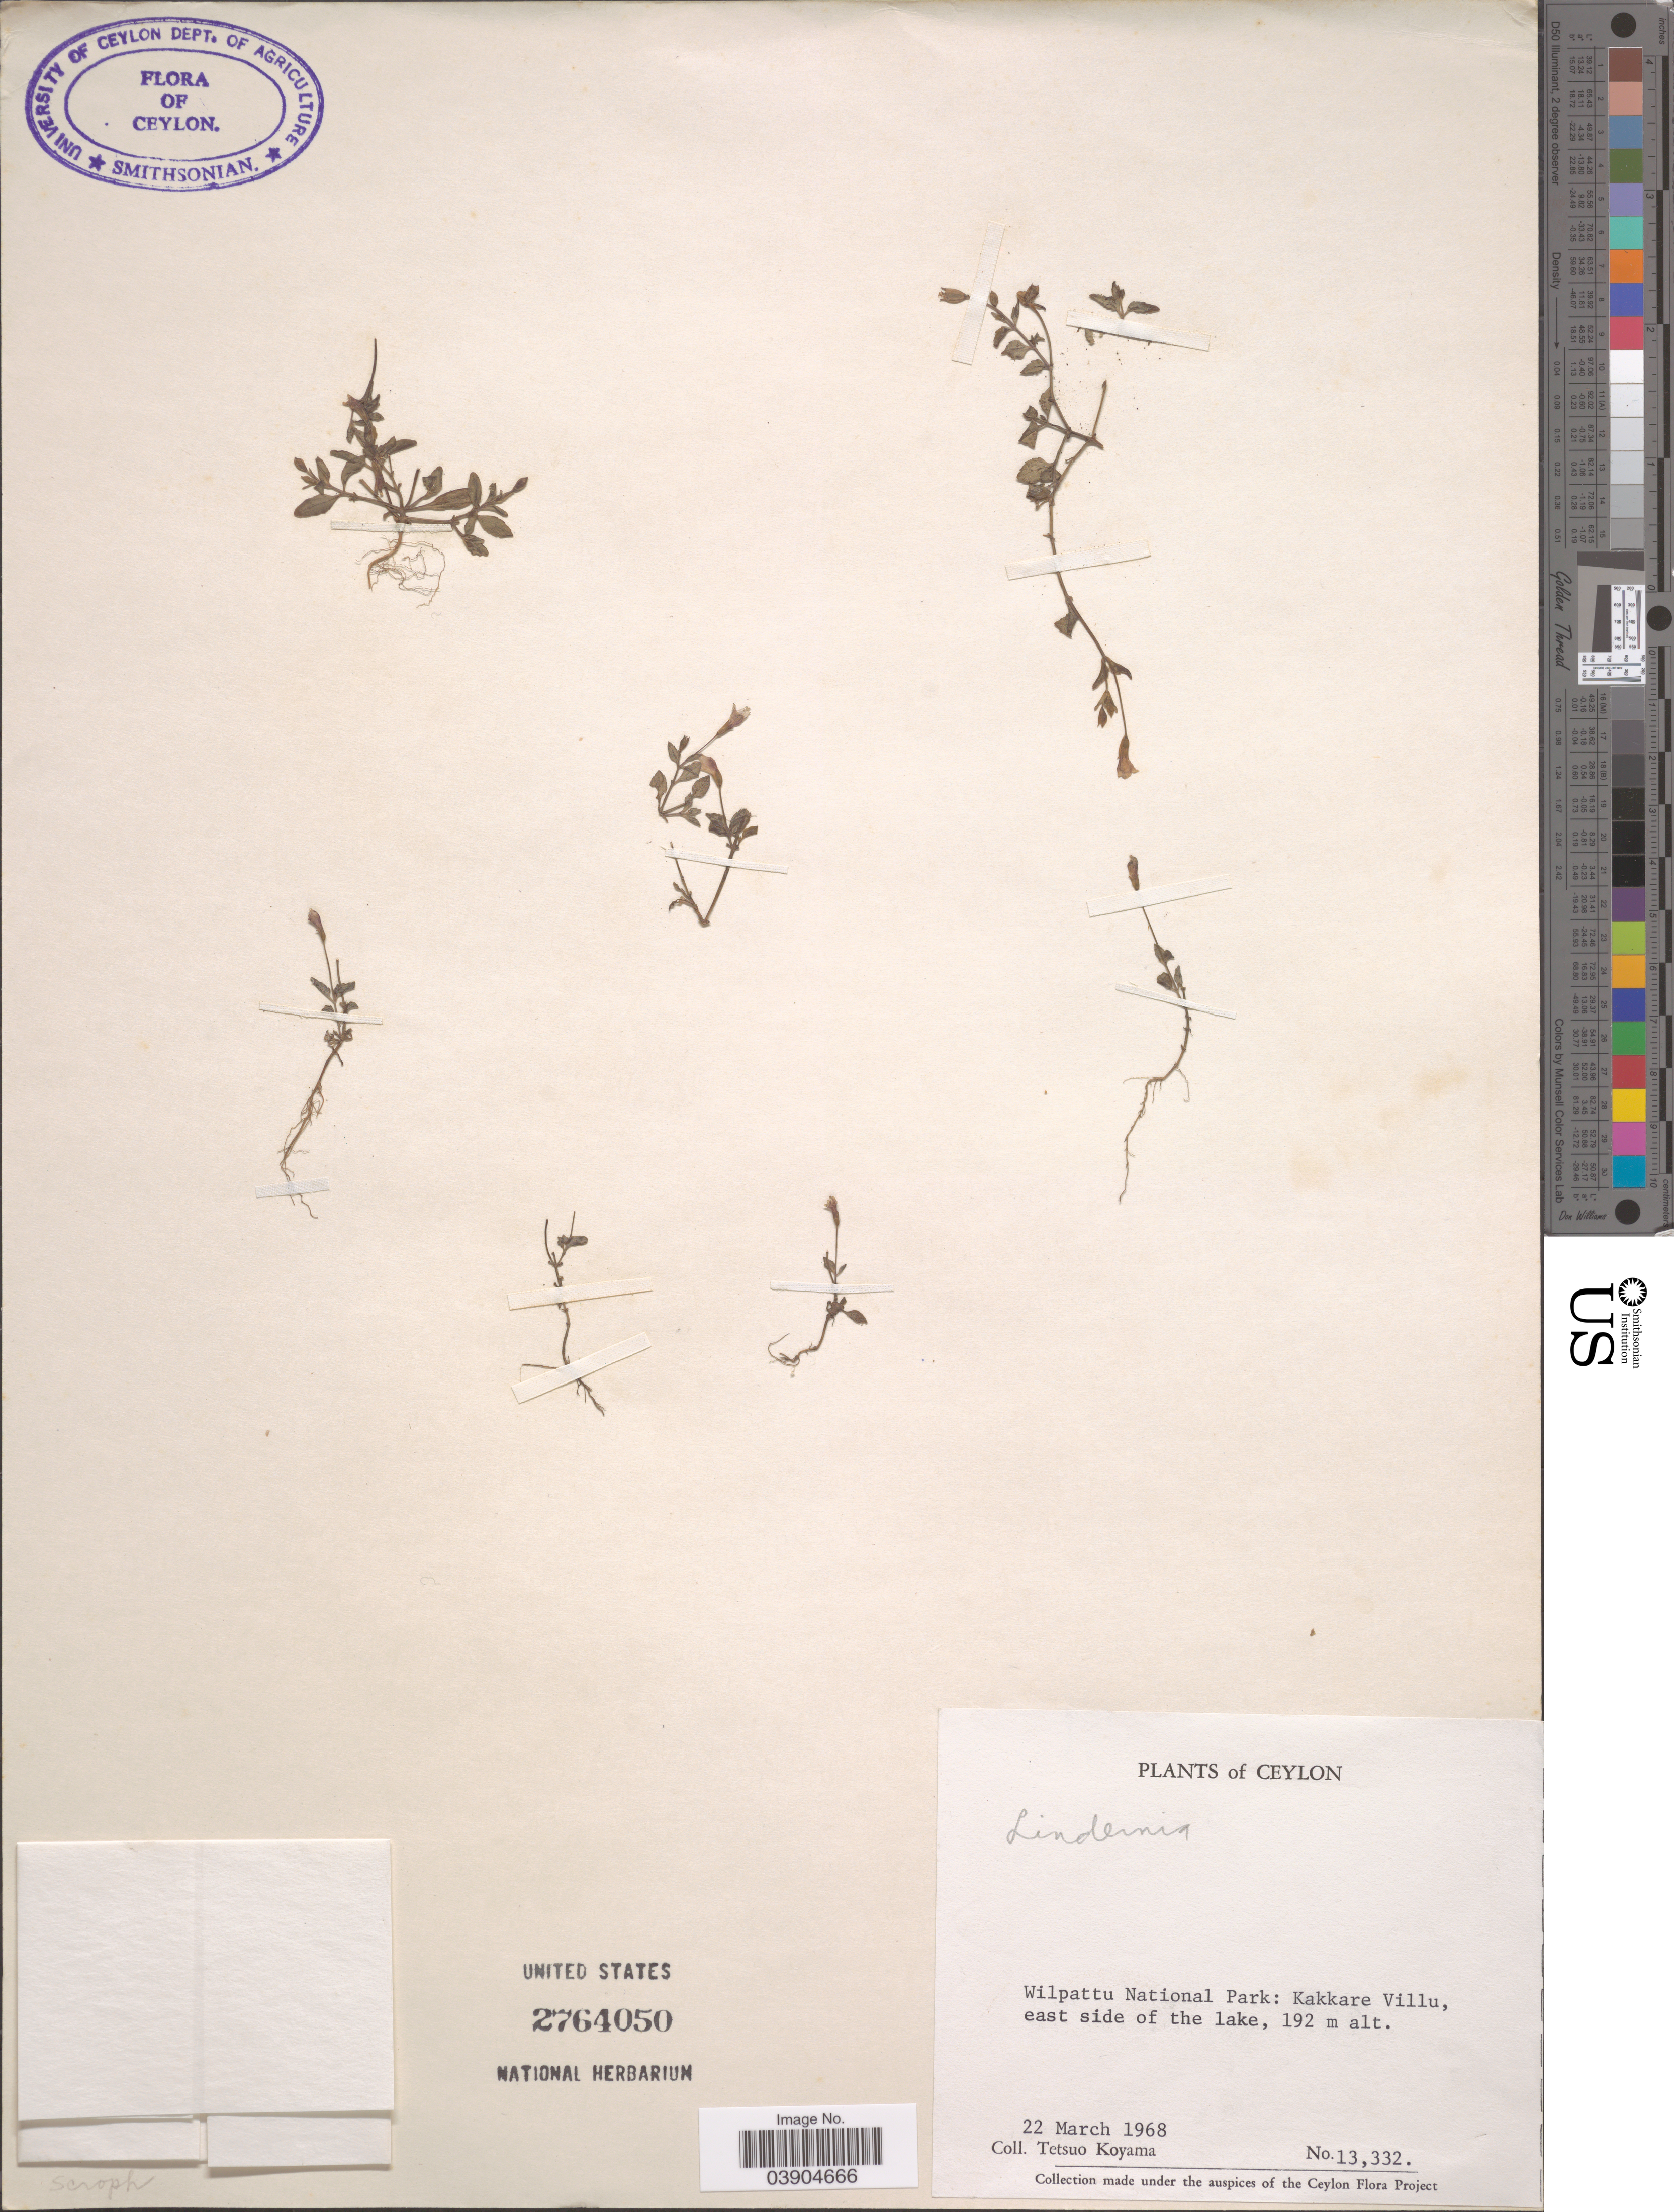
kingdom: Plantae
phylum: Tracheophyta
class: Magnoliopsida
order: Lamiales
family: Linderniaceae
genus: Lindernia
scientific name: Lindernia sp.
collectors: T. Koyama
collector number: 13332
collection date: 1968-03-22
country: Sri Lanka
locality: Ceylon. Wilpattu National Park: Kakkare Villu, east side of the lake.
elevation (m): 192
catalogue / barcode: US 2764050